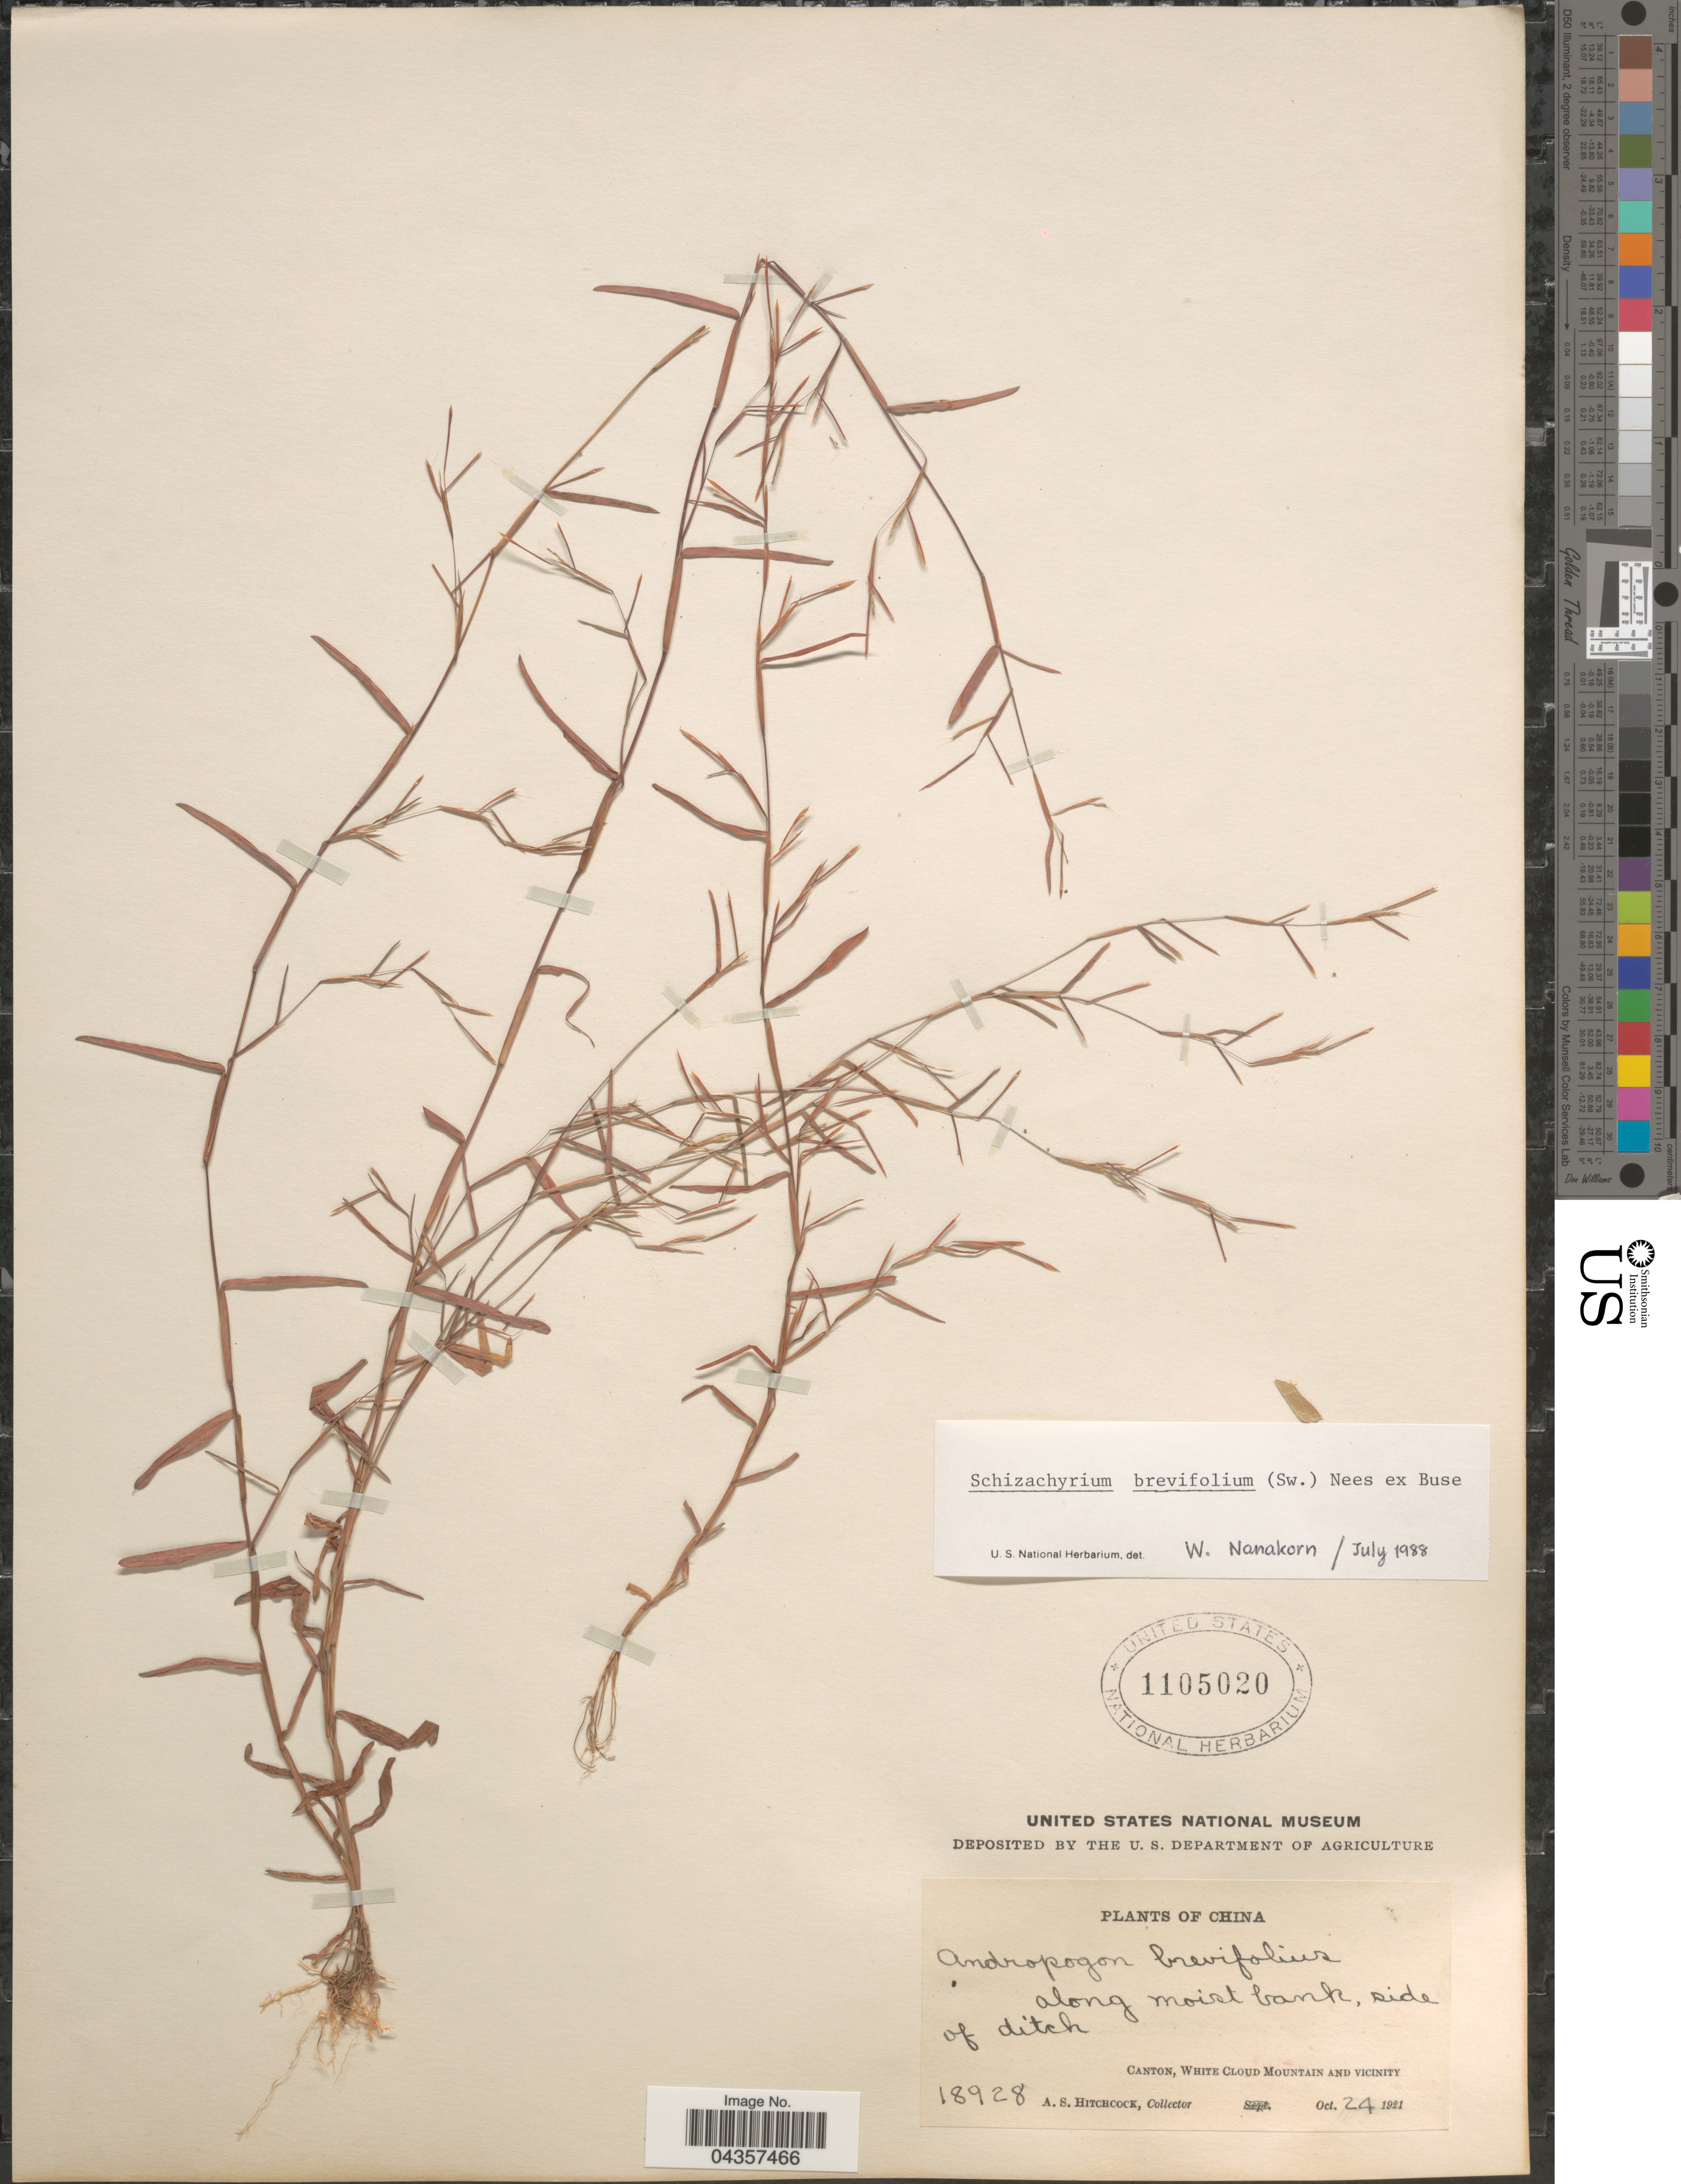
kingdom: Plantae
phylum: Tracheophyta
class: Liliopsida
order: Poales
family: Poaceae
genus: Schizachyrium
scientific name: Schizachyrium brevifolium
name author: (Sw.) Nees ex Büse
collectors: A. S. Hitchcock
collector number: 18928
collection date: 1921-10-24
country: China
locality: Along moist bank, side of ditch. Canton, White Cloud Mountain and vicinity.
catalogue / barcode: US 1105020